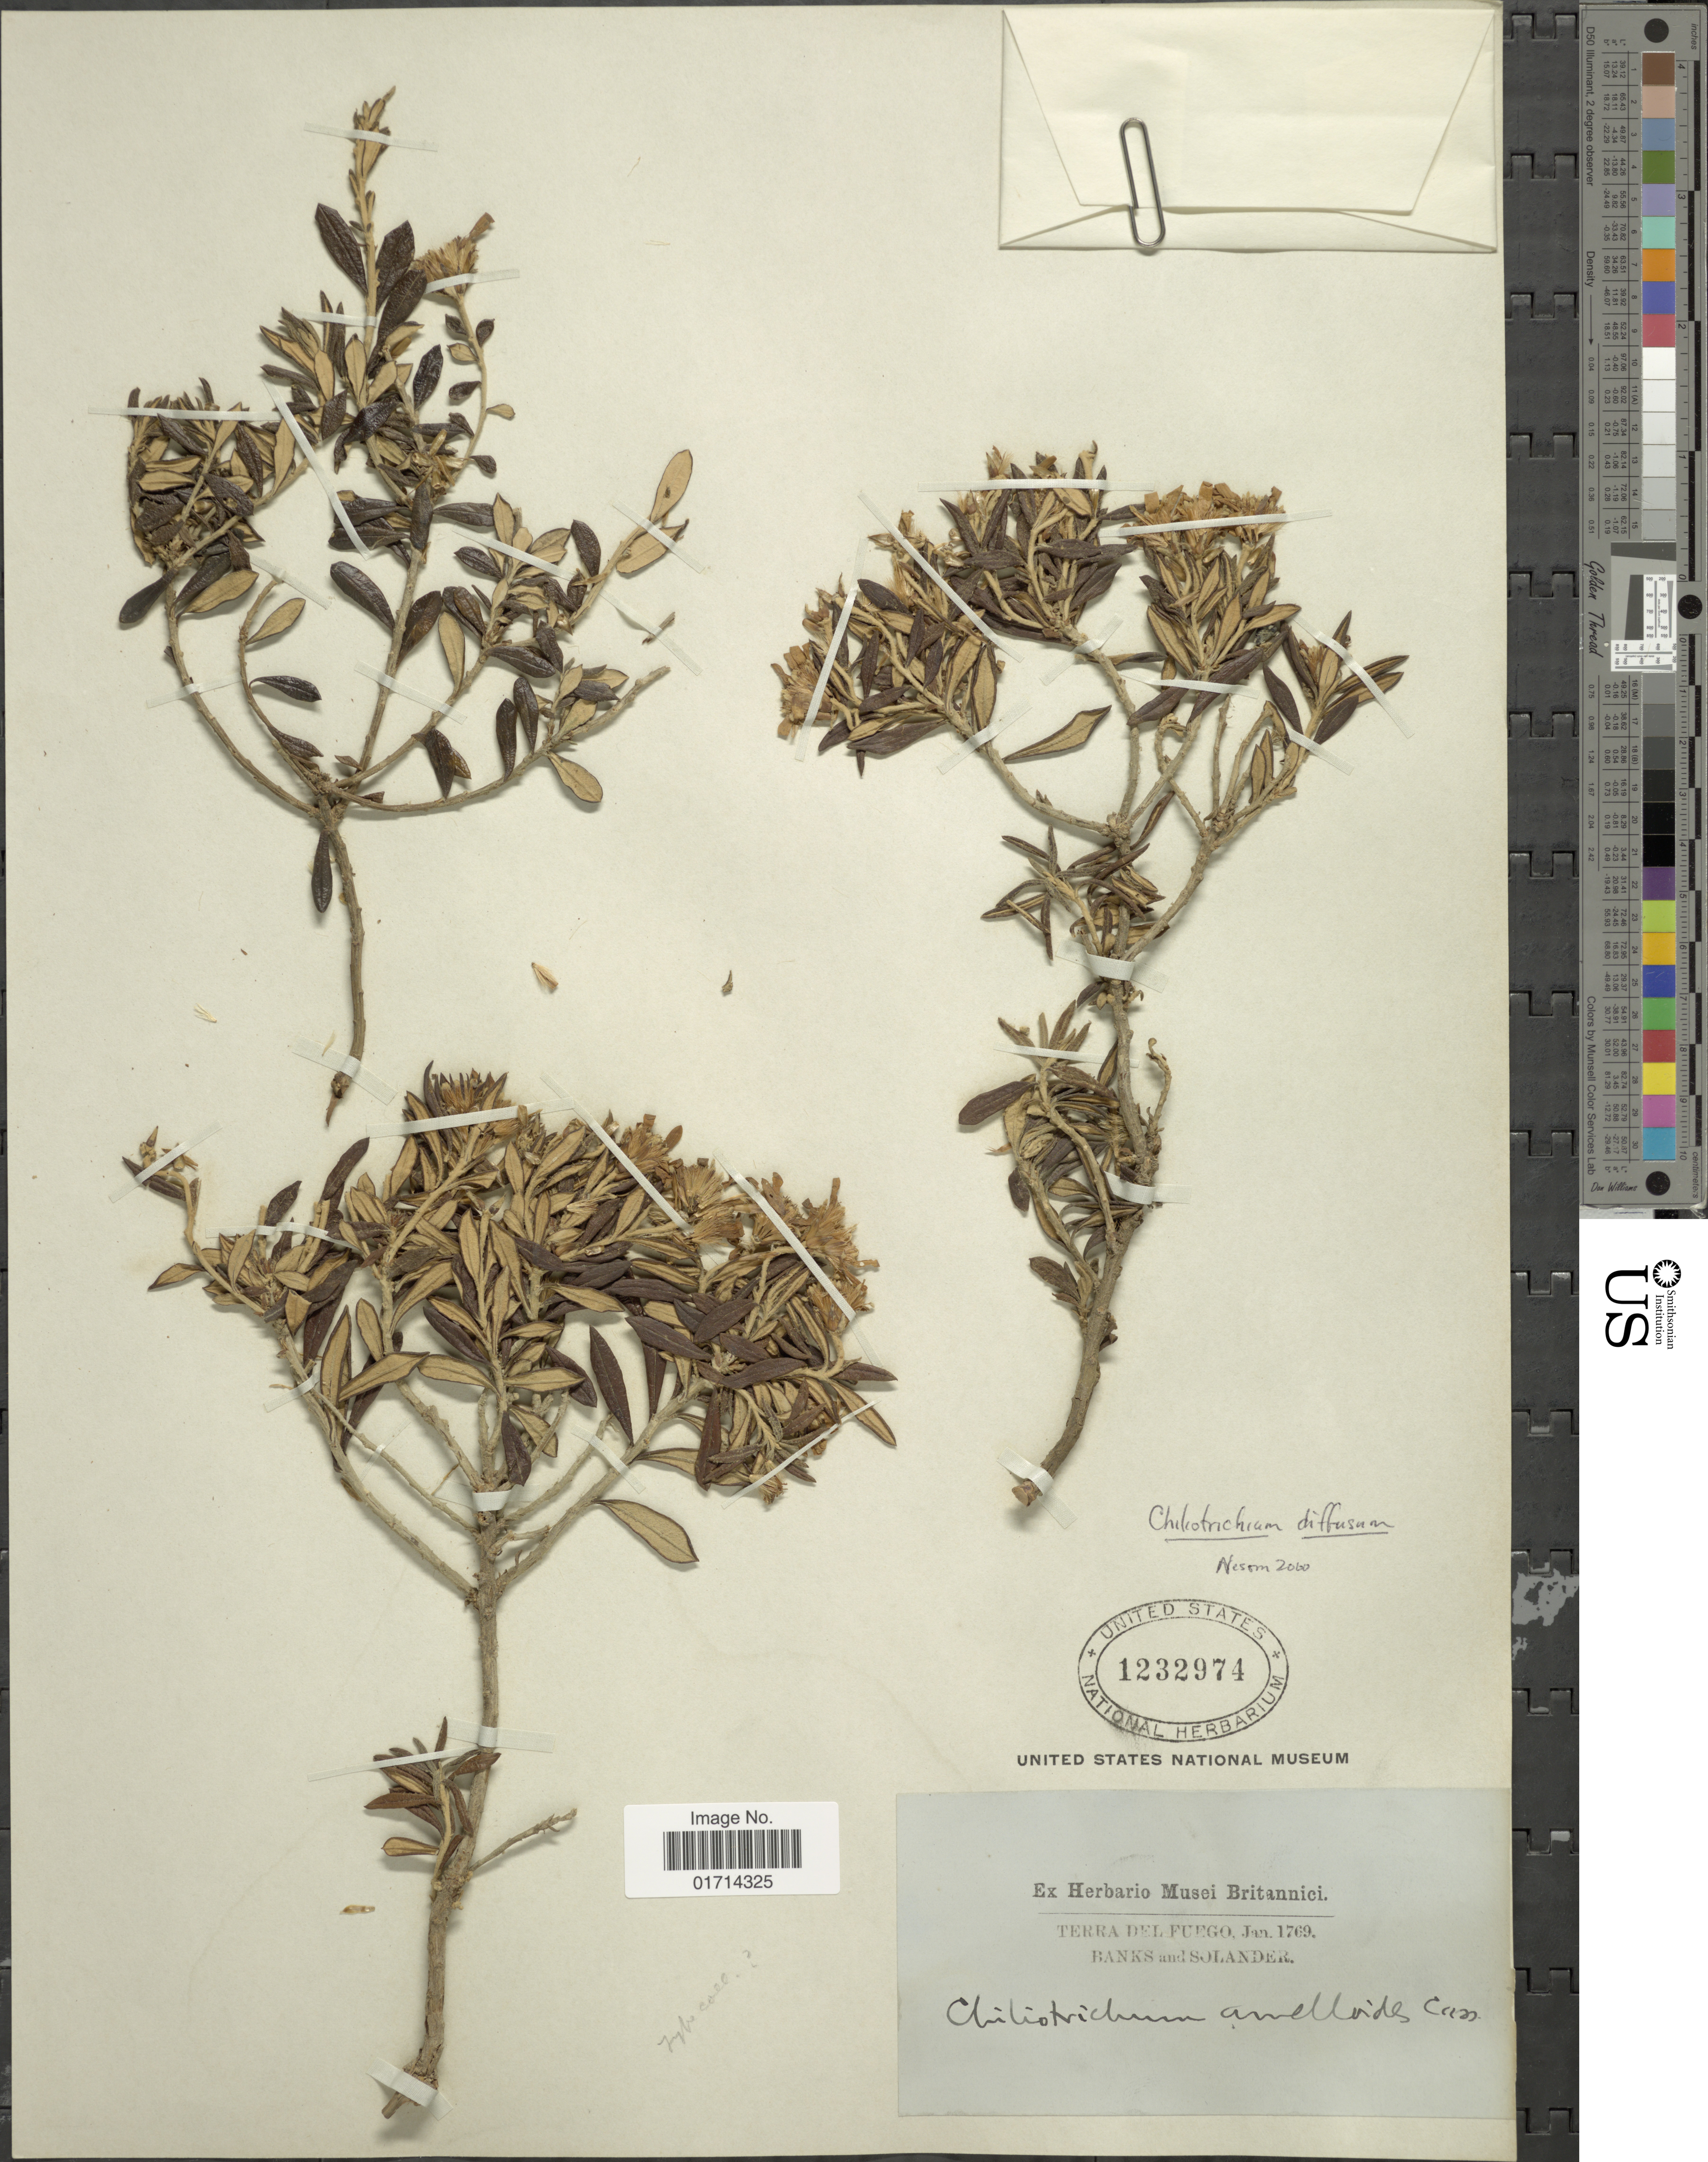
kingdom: Plantae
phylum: Tracheophyta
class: Magnoliopsida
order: Asterales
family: Asteraceae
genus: Chiliotrichum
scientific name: Chiliotrichum diffusum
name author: (G. Forst.) Kuntze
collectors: -- Banks & -- Solander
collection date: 1769-01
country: Argentina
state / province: Tierra del Fuego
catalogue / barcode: US 1232974